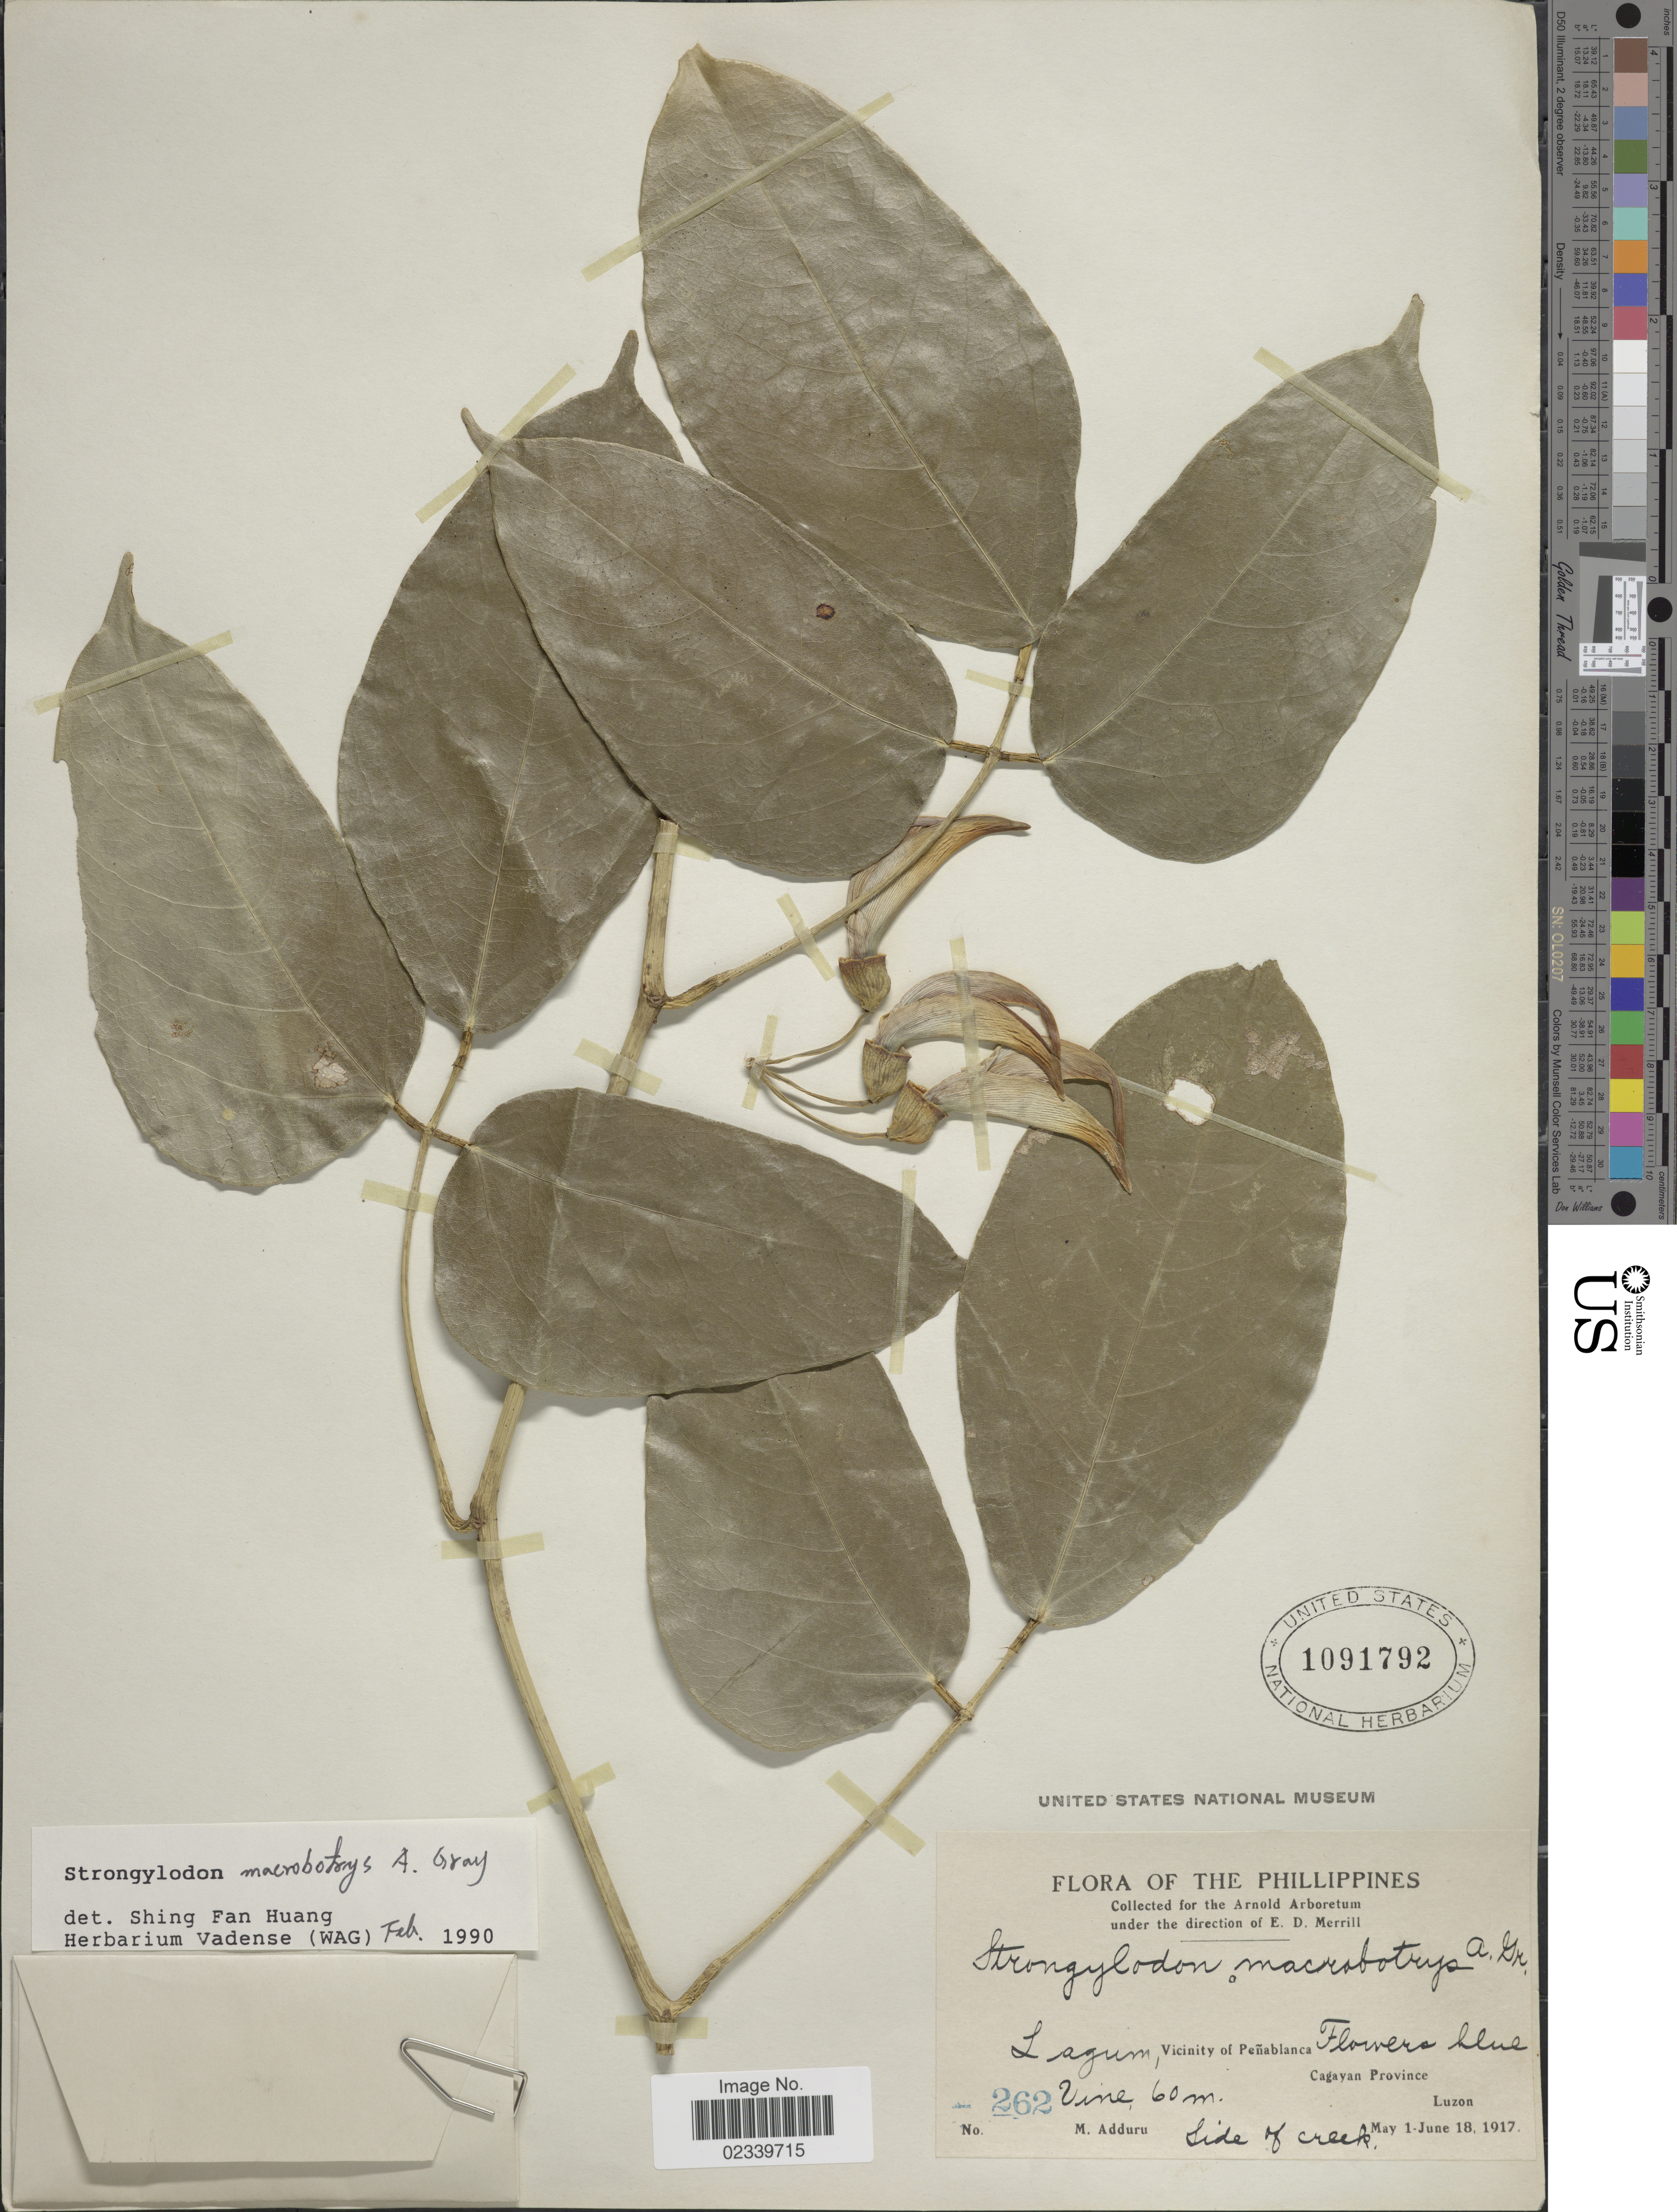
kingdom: Plantae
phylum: Tracheophyta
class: Magnoliopsida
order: Fabales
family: Fabaceae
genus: Strongylodon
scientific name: Strongylodon macrobotrys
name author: A. Gray in Wilkes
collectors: M. Adduru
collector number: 262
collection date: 1917-05-01/1917-06-18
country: Philippines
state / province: Cagayan Valley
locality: Lagun, Vicinity of Penablanca. Cagayan Province, Luzon.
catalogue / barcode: US 1091792